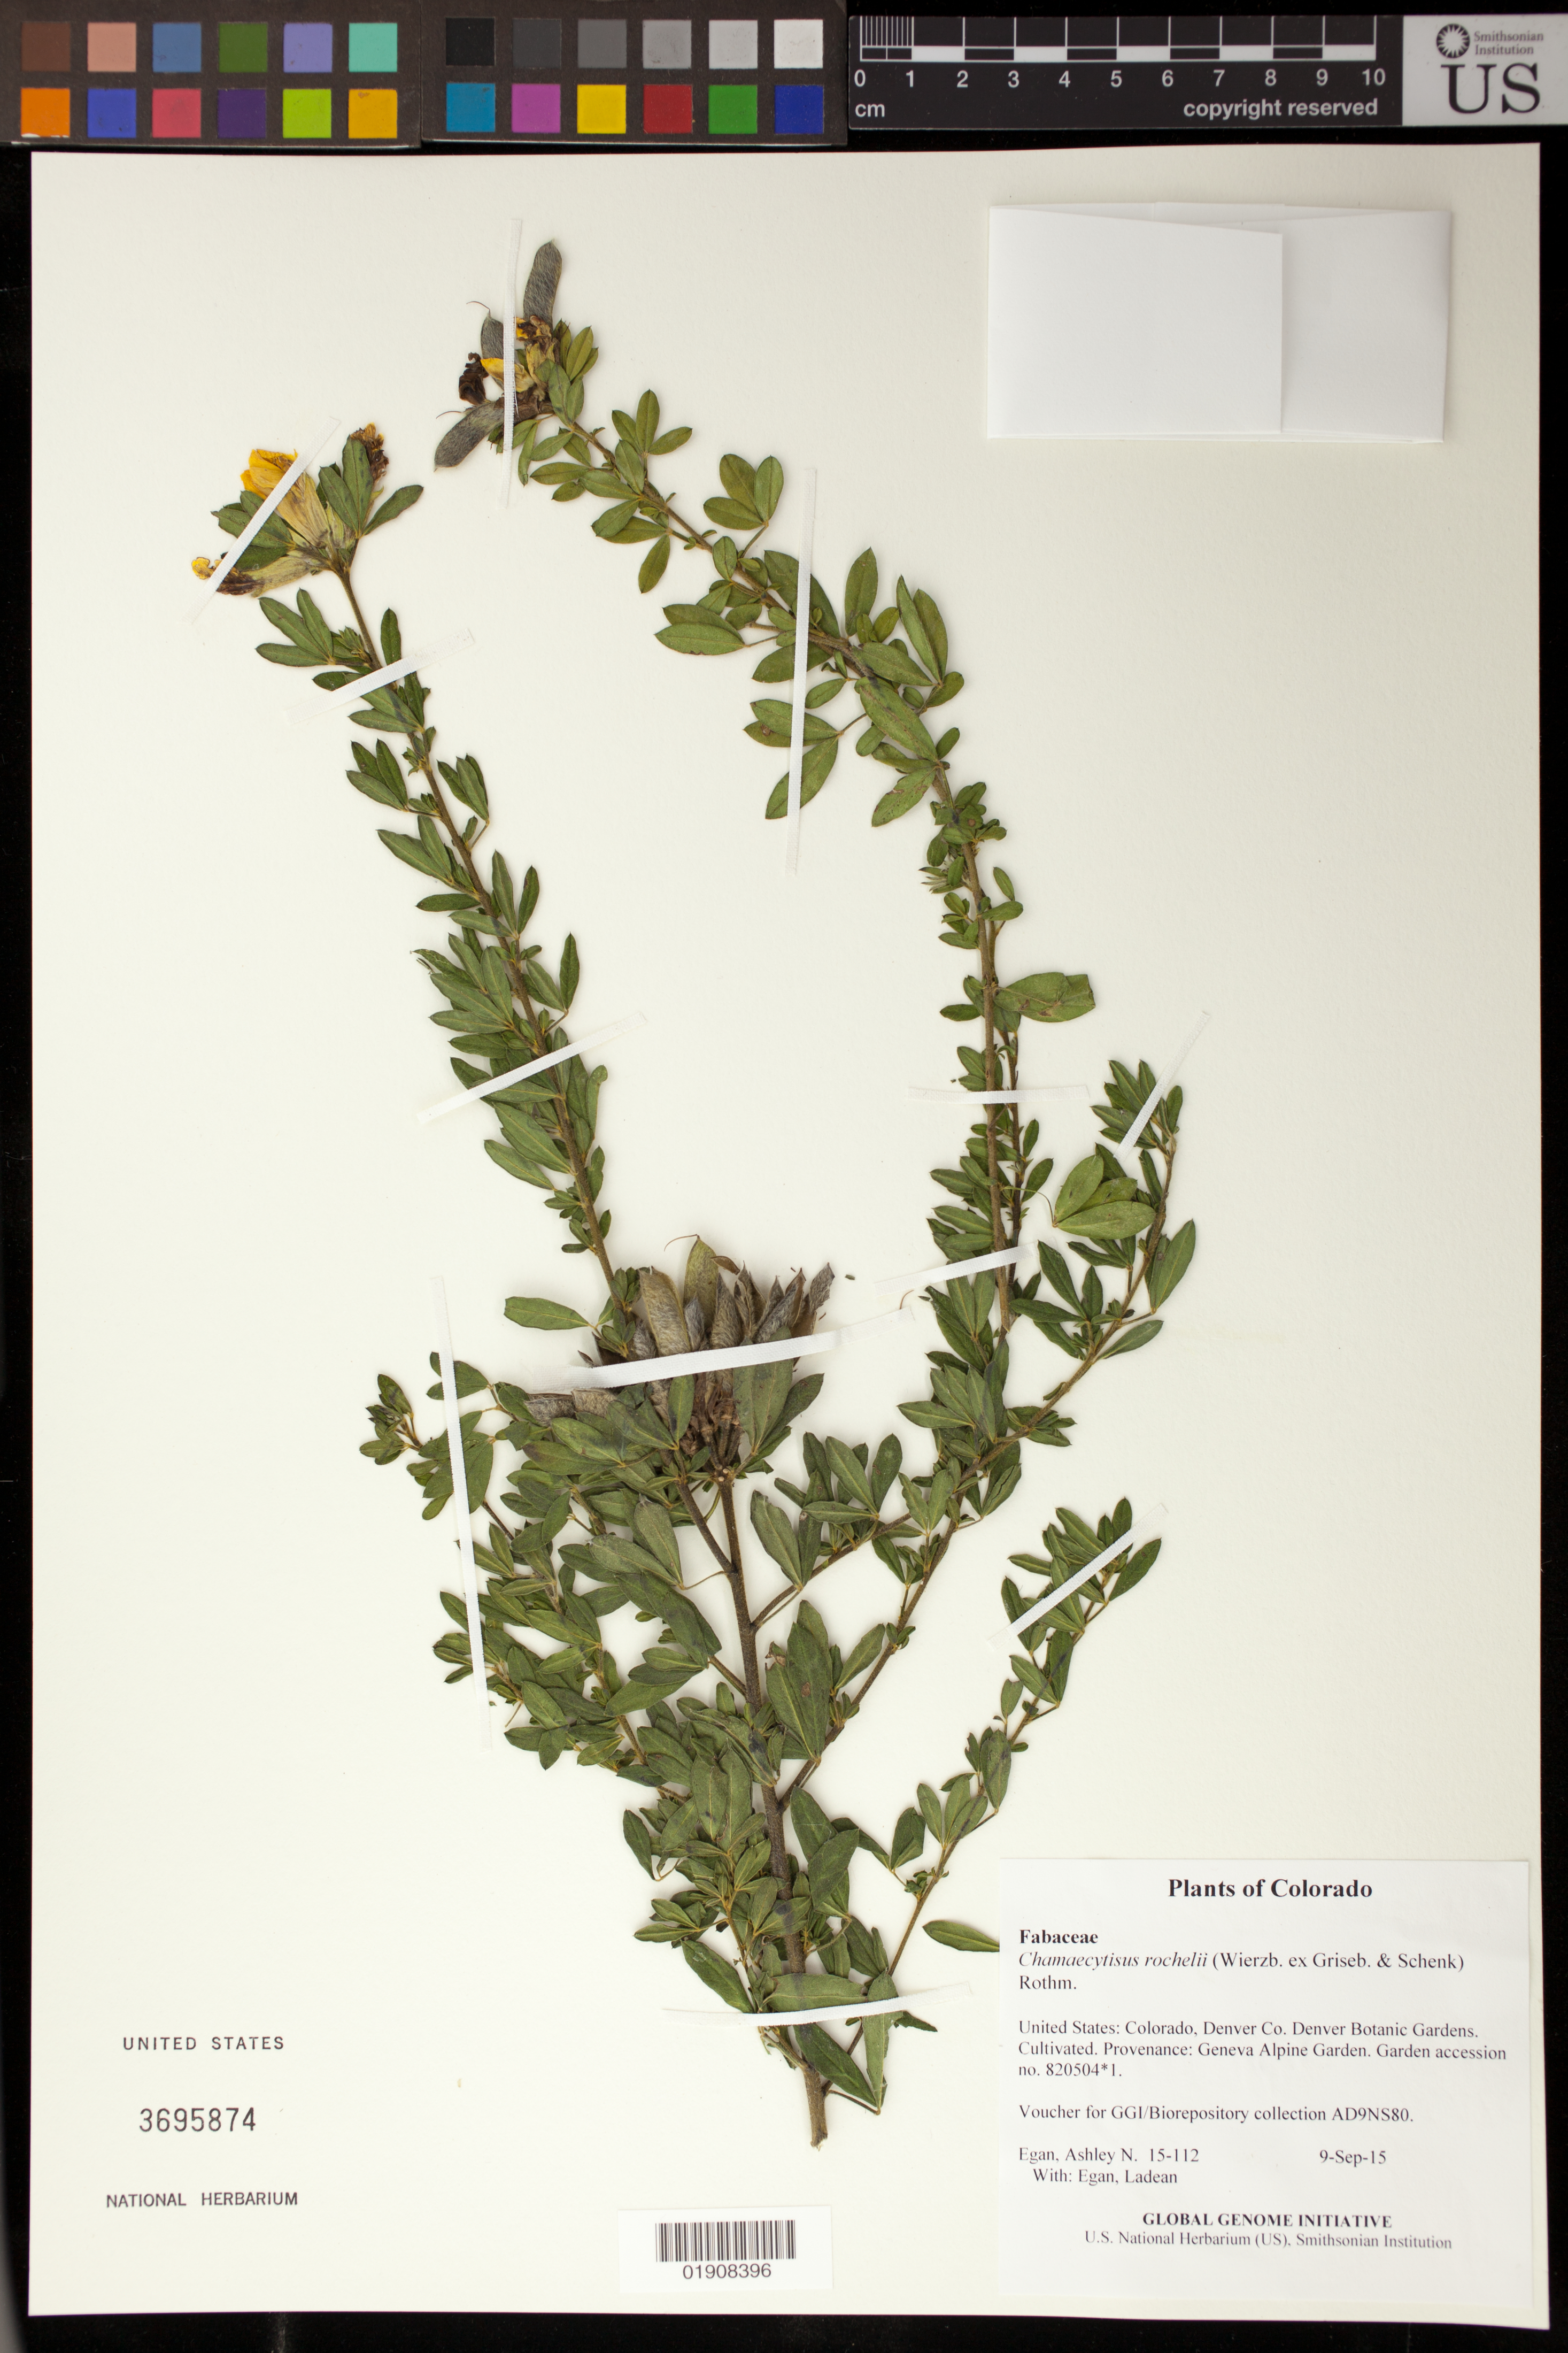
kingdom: Plantae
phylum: Tracheophyta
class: Magnoliopsida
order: Fabales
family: Fabaceae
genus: Cytisus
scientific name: Cytisus rochelii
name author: Wierzb. ex Griseb. & Schenk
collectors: A. N. Egan & L. Egan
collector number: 15-112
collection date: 2015-09-09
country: United States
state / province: Colorado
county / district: Denver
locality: Denver Botanic Gardens. Cultivated. Provenance: Geneva Alpine Garden. Garden accession no. 820504.1.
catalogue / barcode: US 3695874